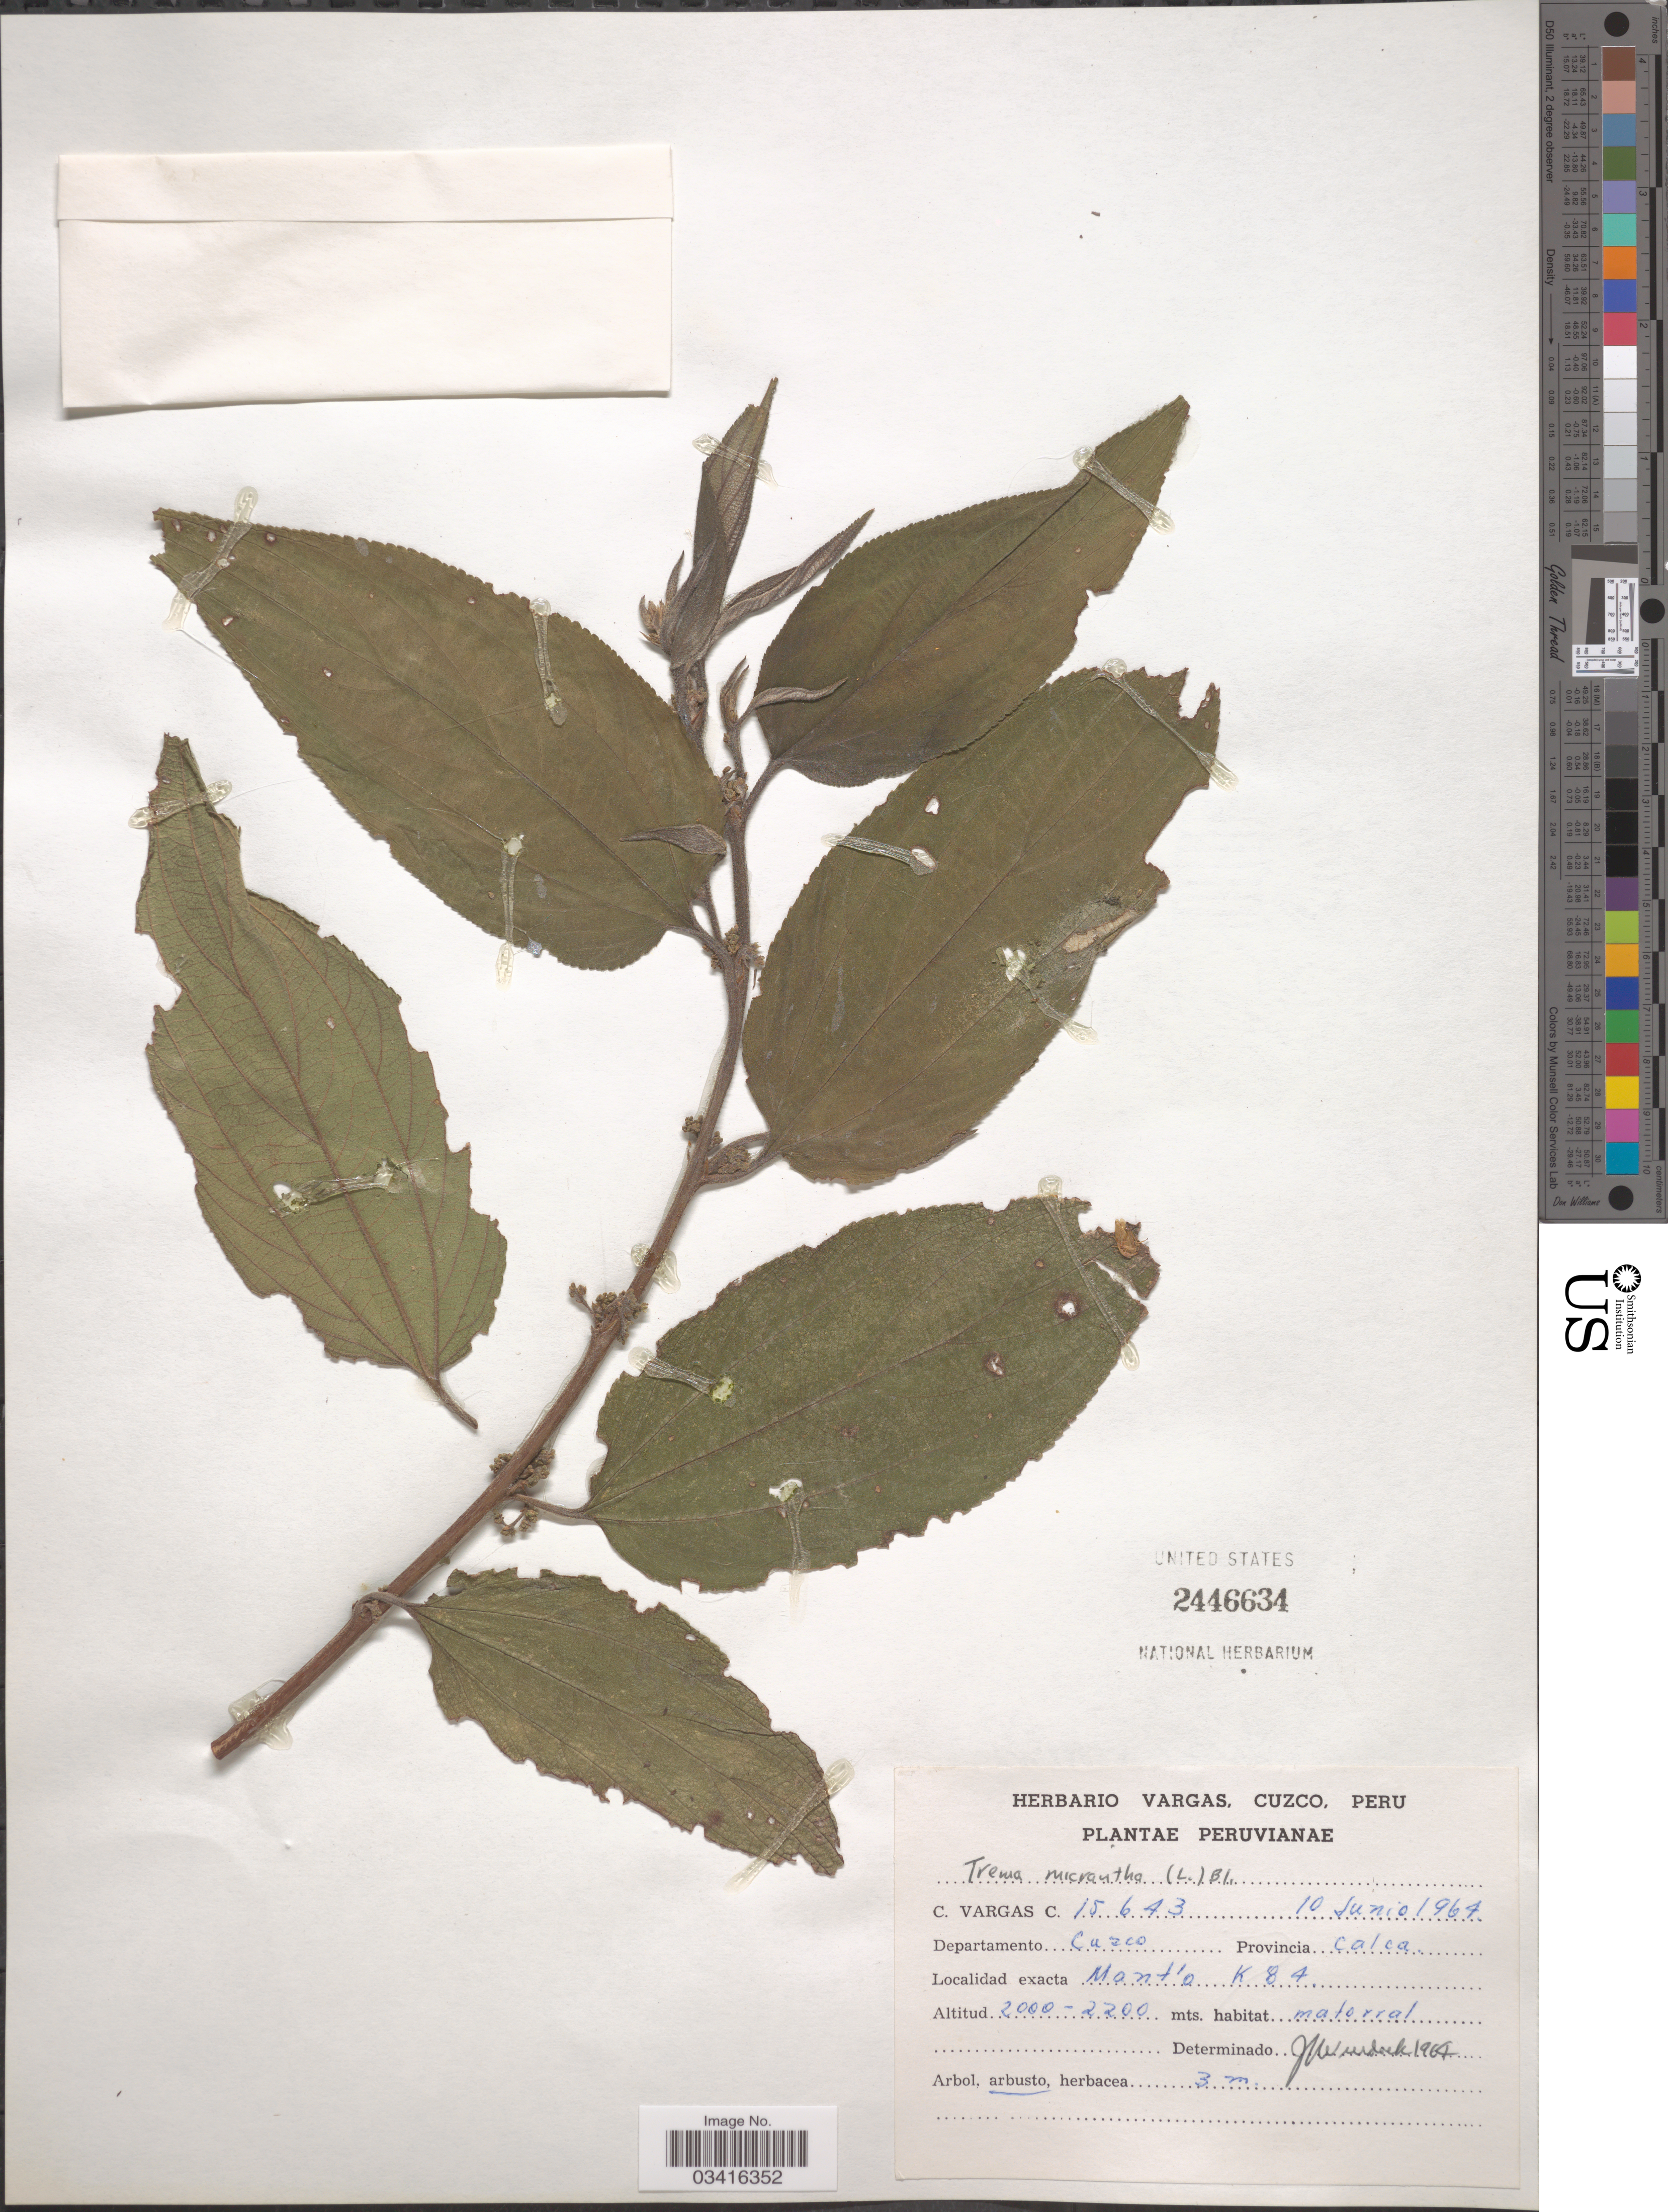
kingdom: Plantae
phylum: Tracheophyta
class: Magnoliopsida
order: Rosales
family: Cannabaceae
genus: Trema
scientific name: Trema micranthum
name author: (L.) Blume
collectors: C. Vargas Calderón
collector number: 15643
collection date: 1964-06-10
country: Peru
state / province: Cusco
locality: Departamento Cuzco. Provincia Calca. Mont'o K 84.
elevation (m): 2000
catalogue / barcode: US 2446634